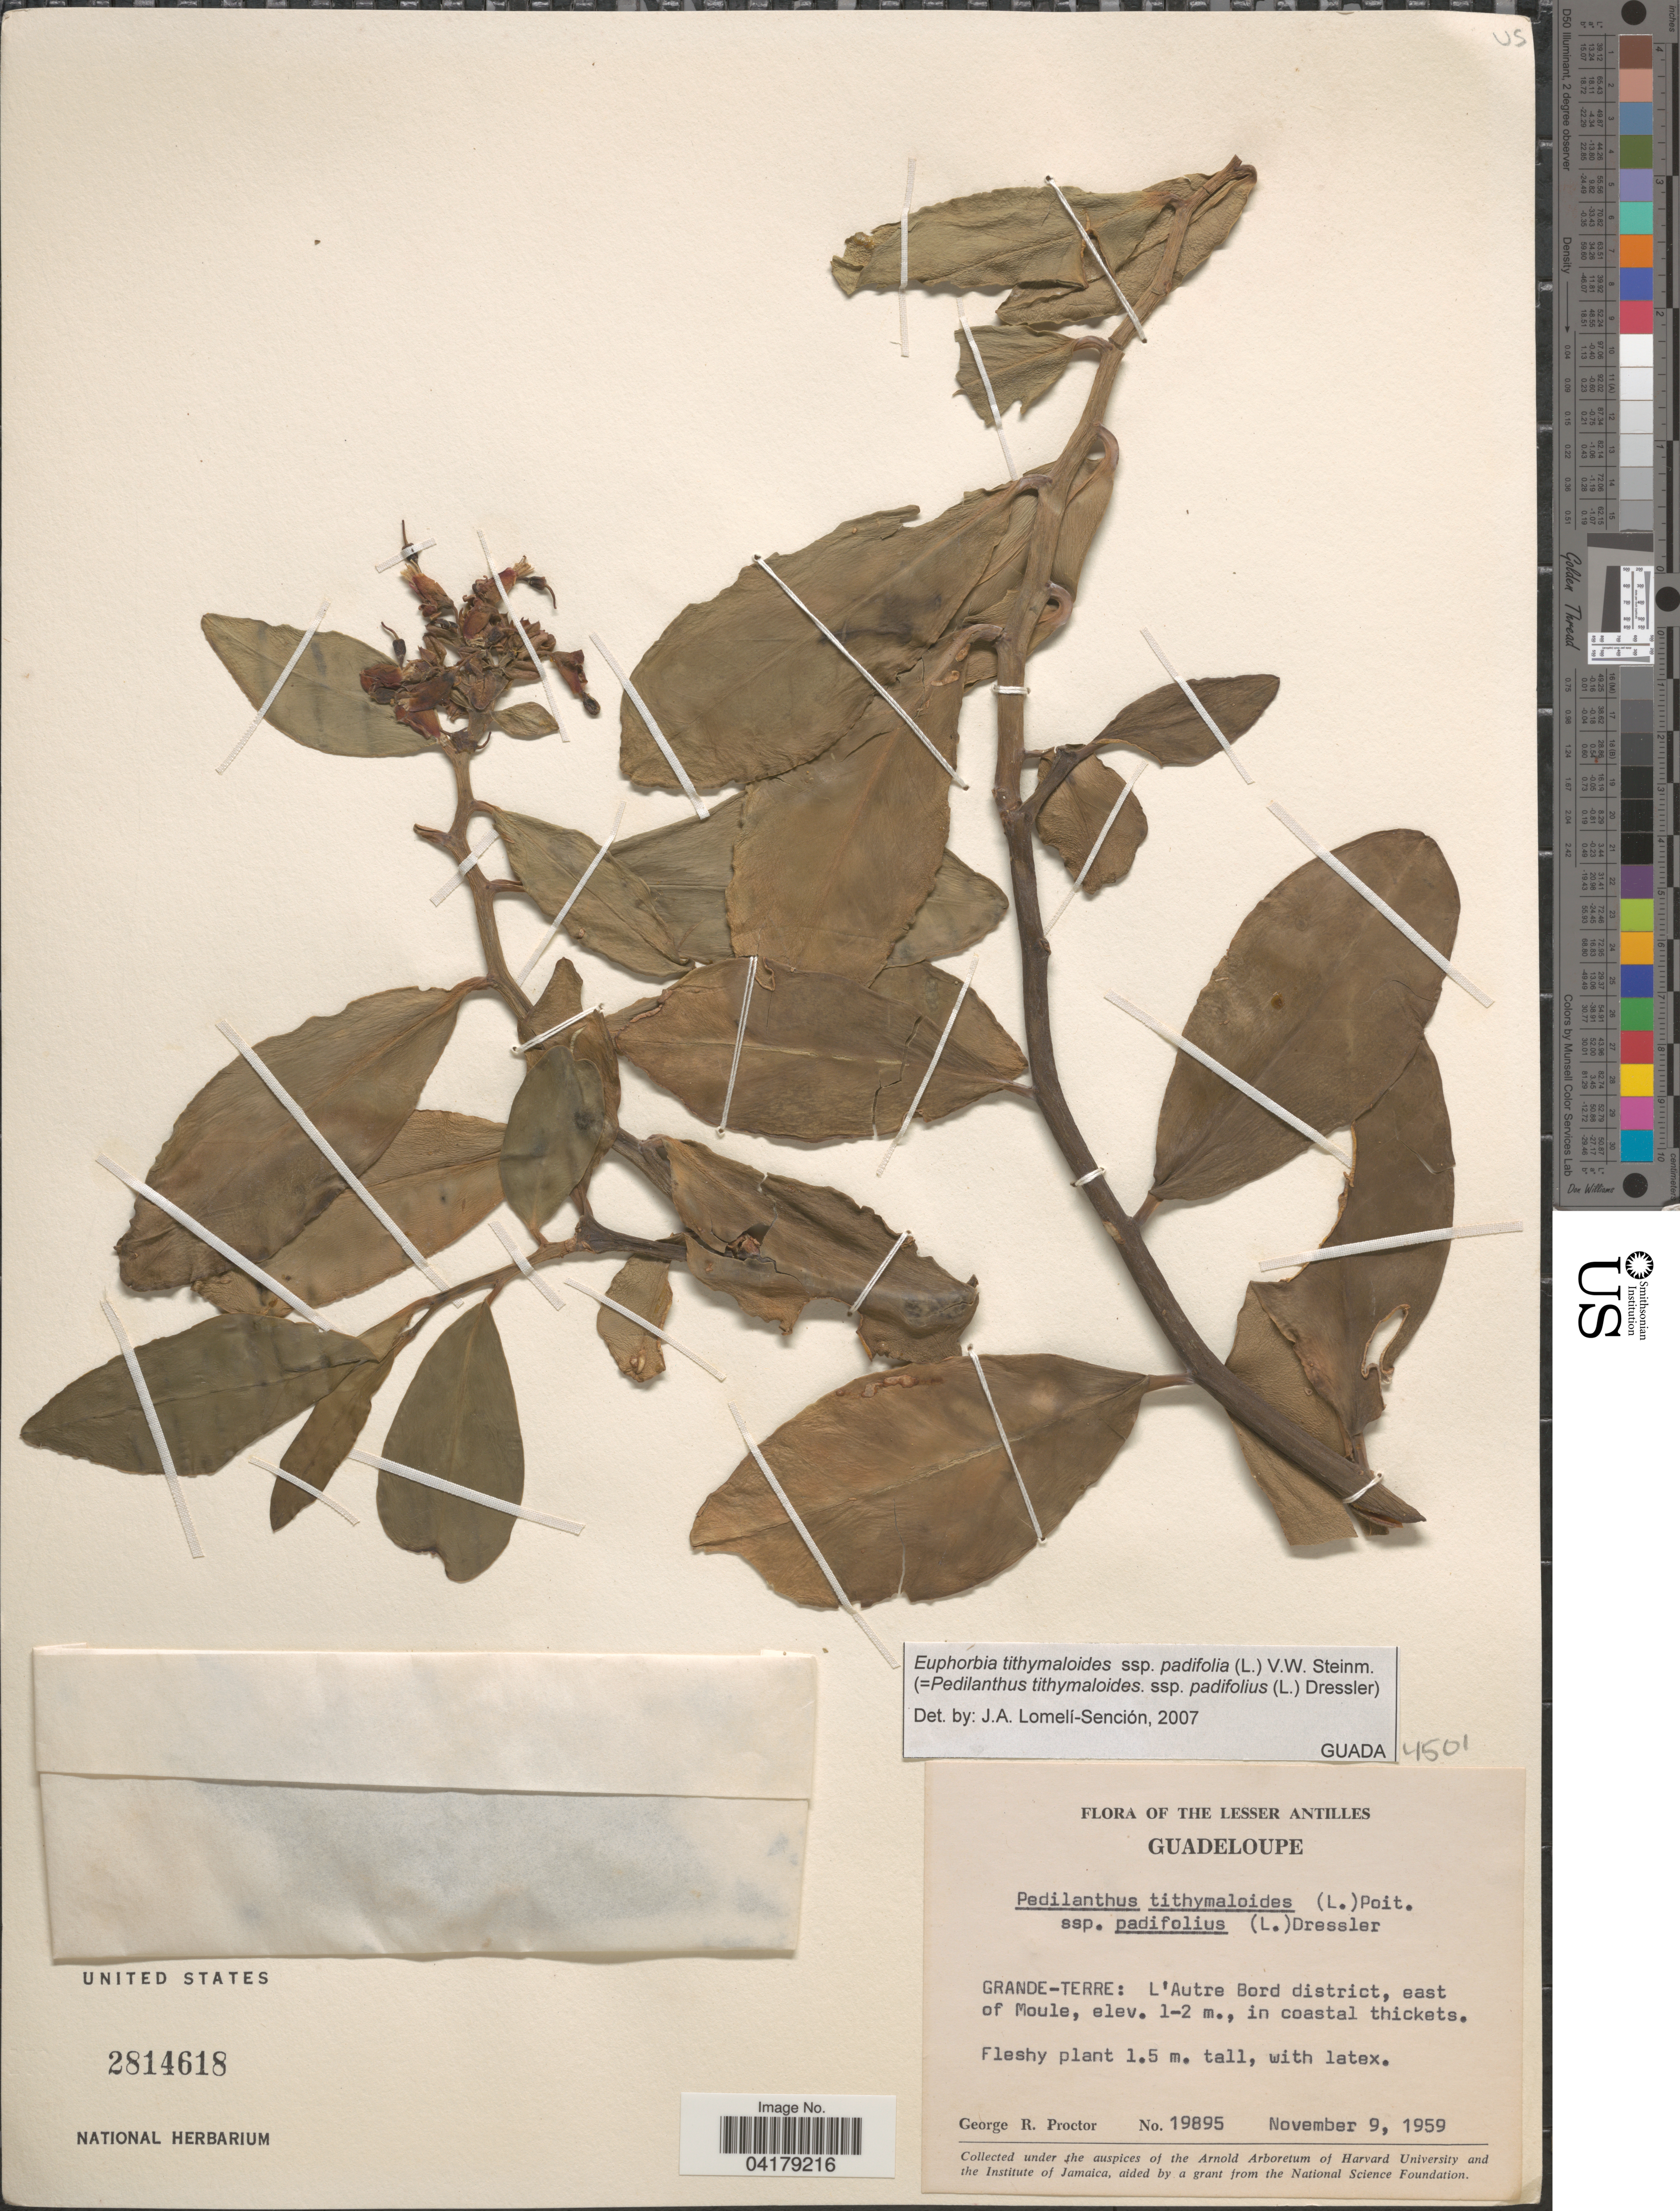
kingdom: Plantae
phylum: Tracheophyta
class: Magnoliopsida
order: Malpighiales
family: Euphorbiaceae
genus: Euphorbia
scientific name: Euphorbia tithymaloides subsp. padifolia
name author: (L.) V.W. Steinm.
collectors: R. Proctor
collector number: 19895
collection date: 1959-11-09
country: Guadeloupe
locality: The Lesser Antilles. Grande-Terre: L'Autre Bord district, east of Moule, in coastal thickets.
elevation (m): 1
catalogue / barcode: US 2814618